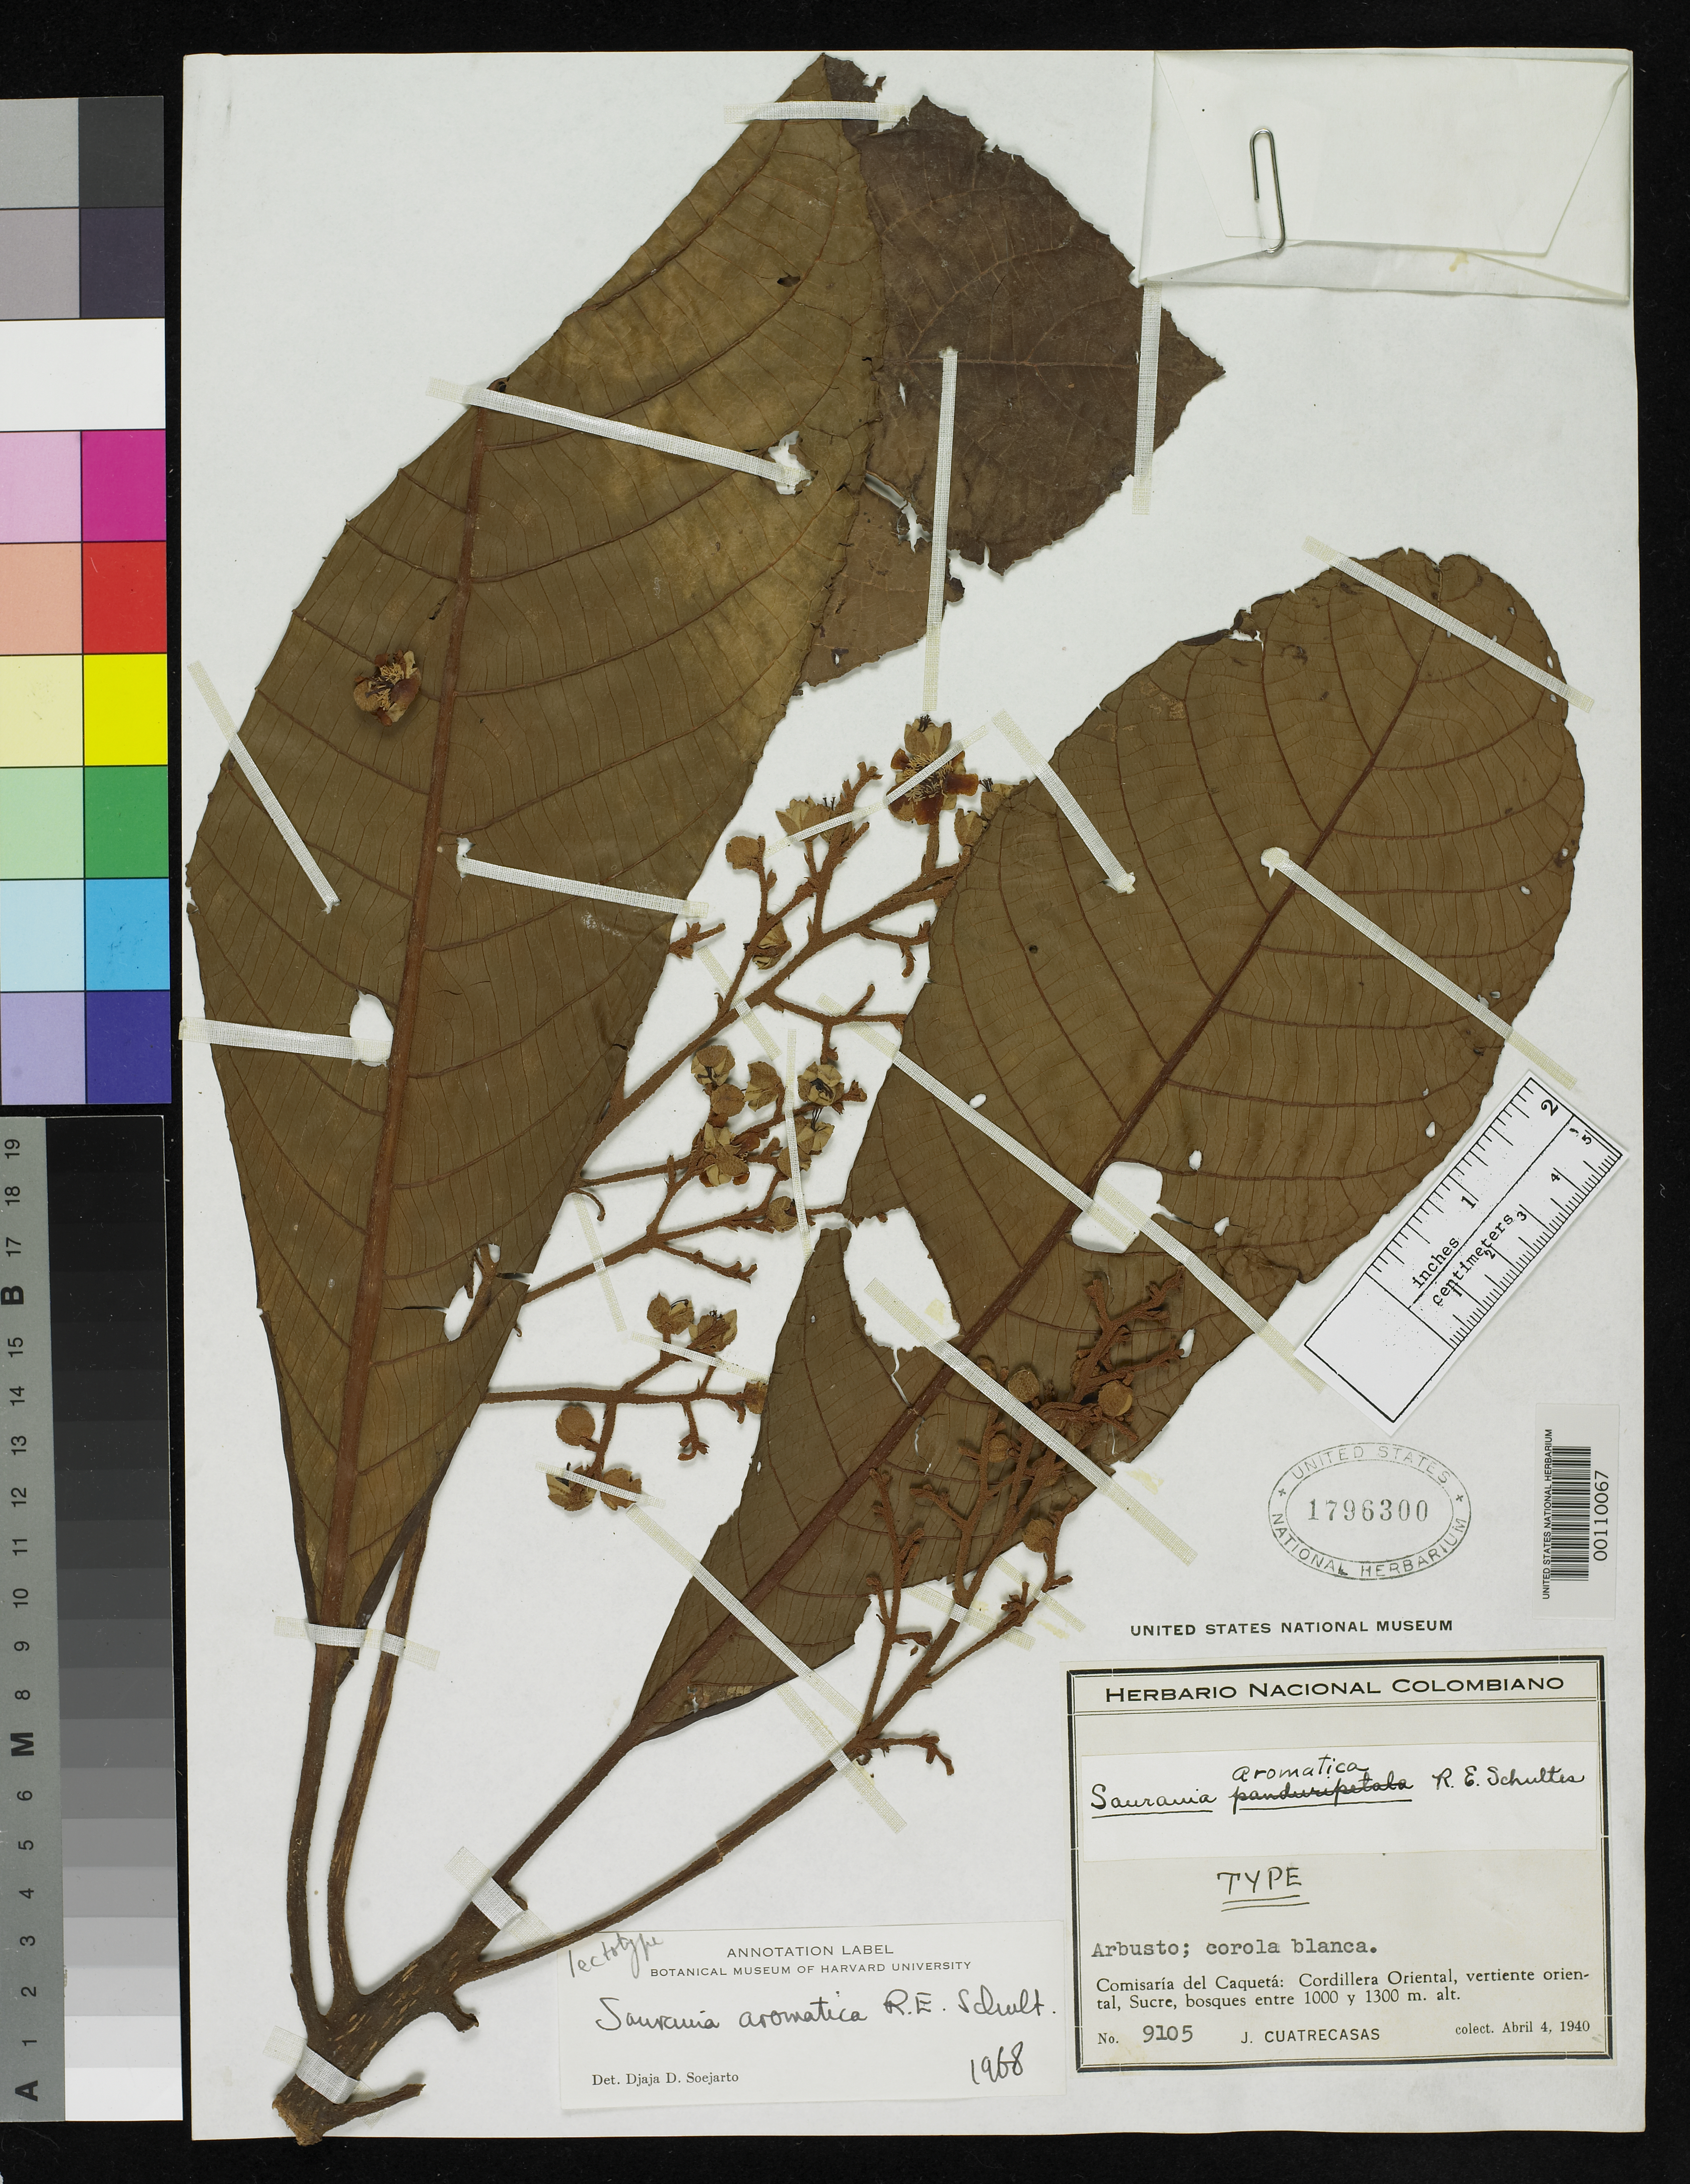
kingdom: Plantae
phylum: Tracheophyta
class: Magnoliopsida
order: Ericales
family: Actinidiaceae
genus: Saurauia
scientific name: Saurauia aromatica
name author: R.E. Schult.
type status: Lectotype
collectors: J. Cuatrecasas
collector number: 9105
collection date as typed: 04 Apr 1940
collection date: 1940-04-04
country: Colombia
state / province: Caquetá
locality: Sucre.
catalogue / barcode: US 1796300